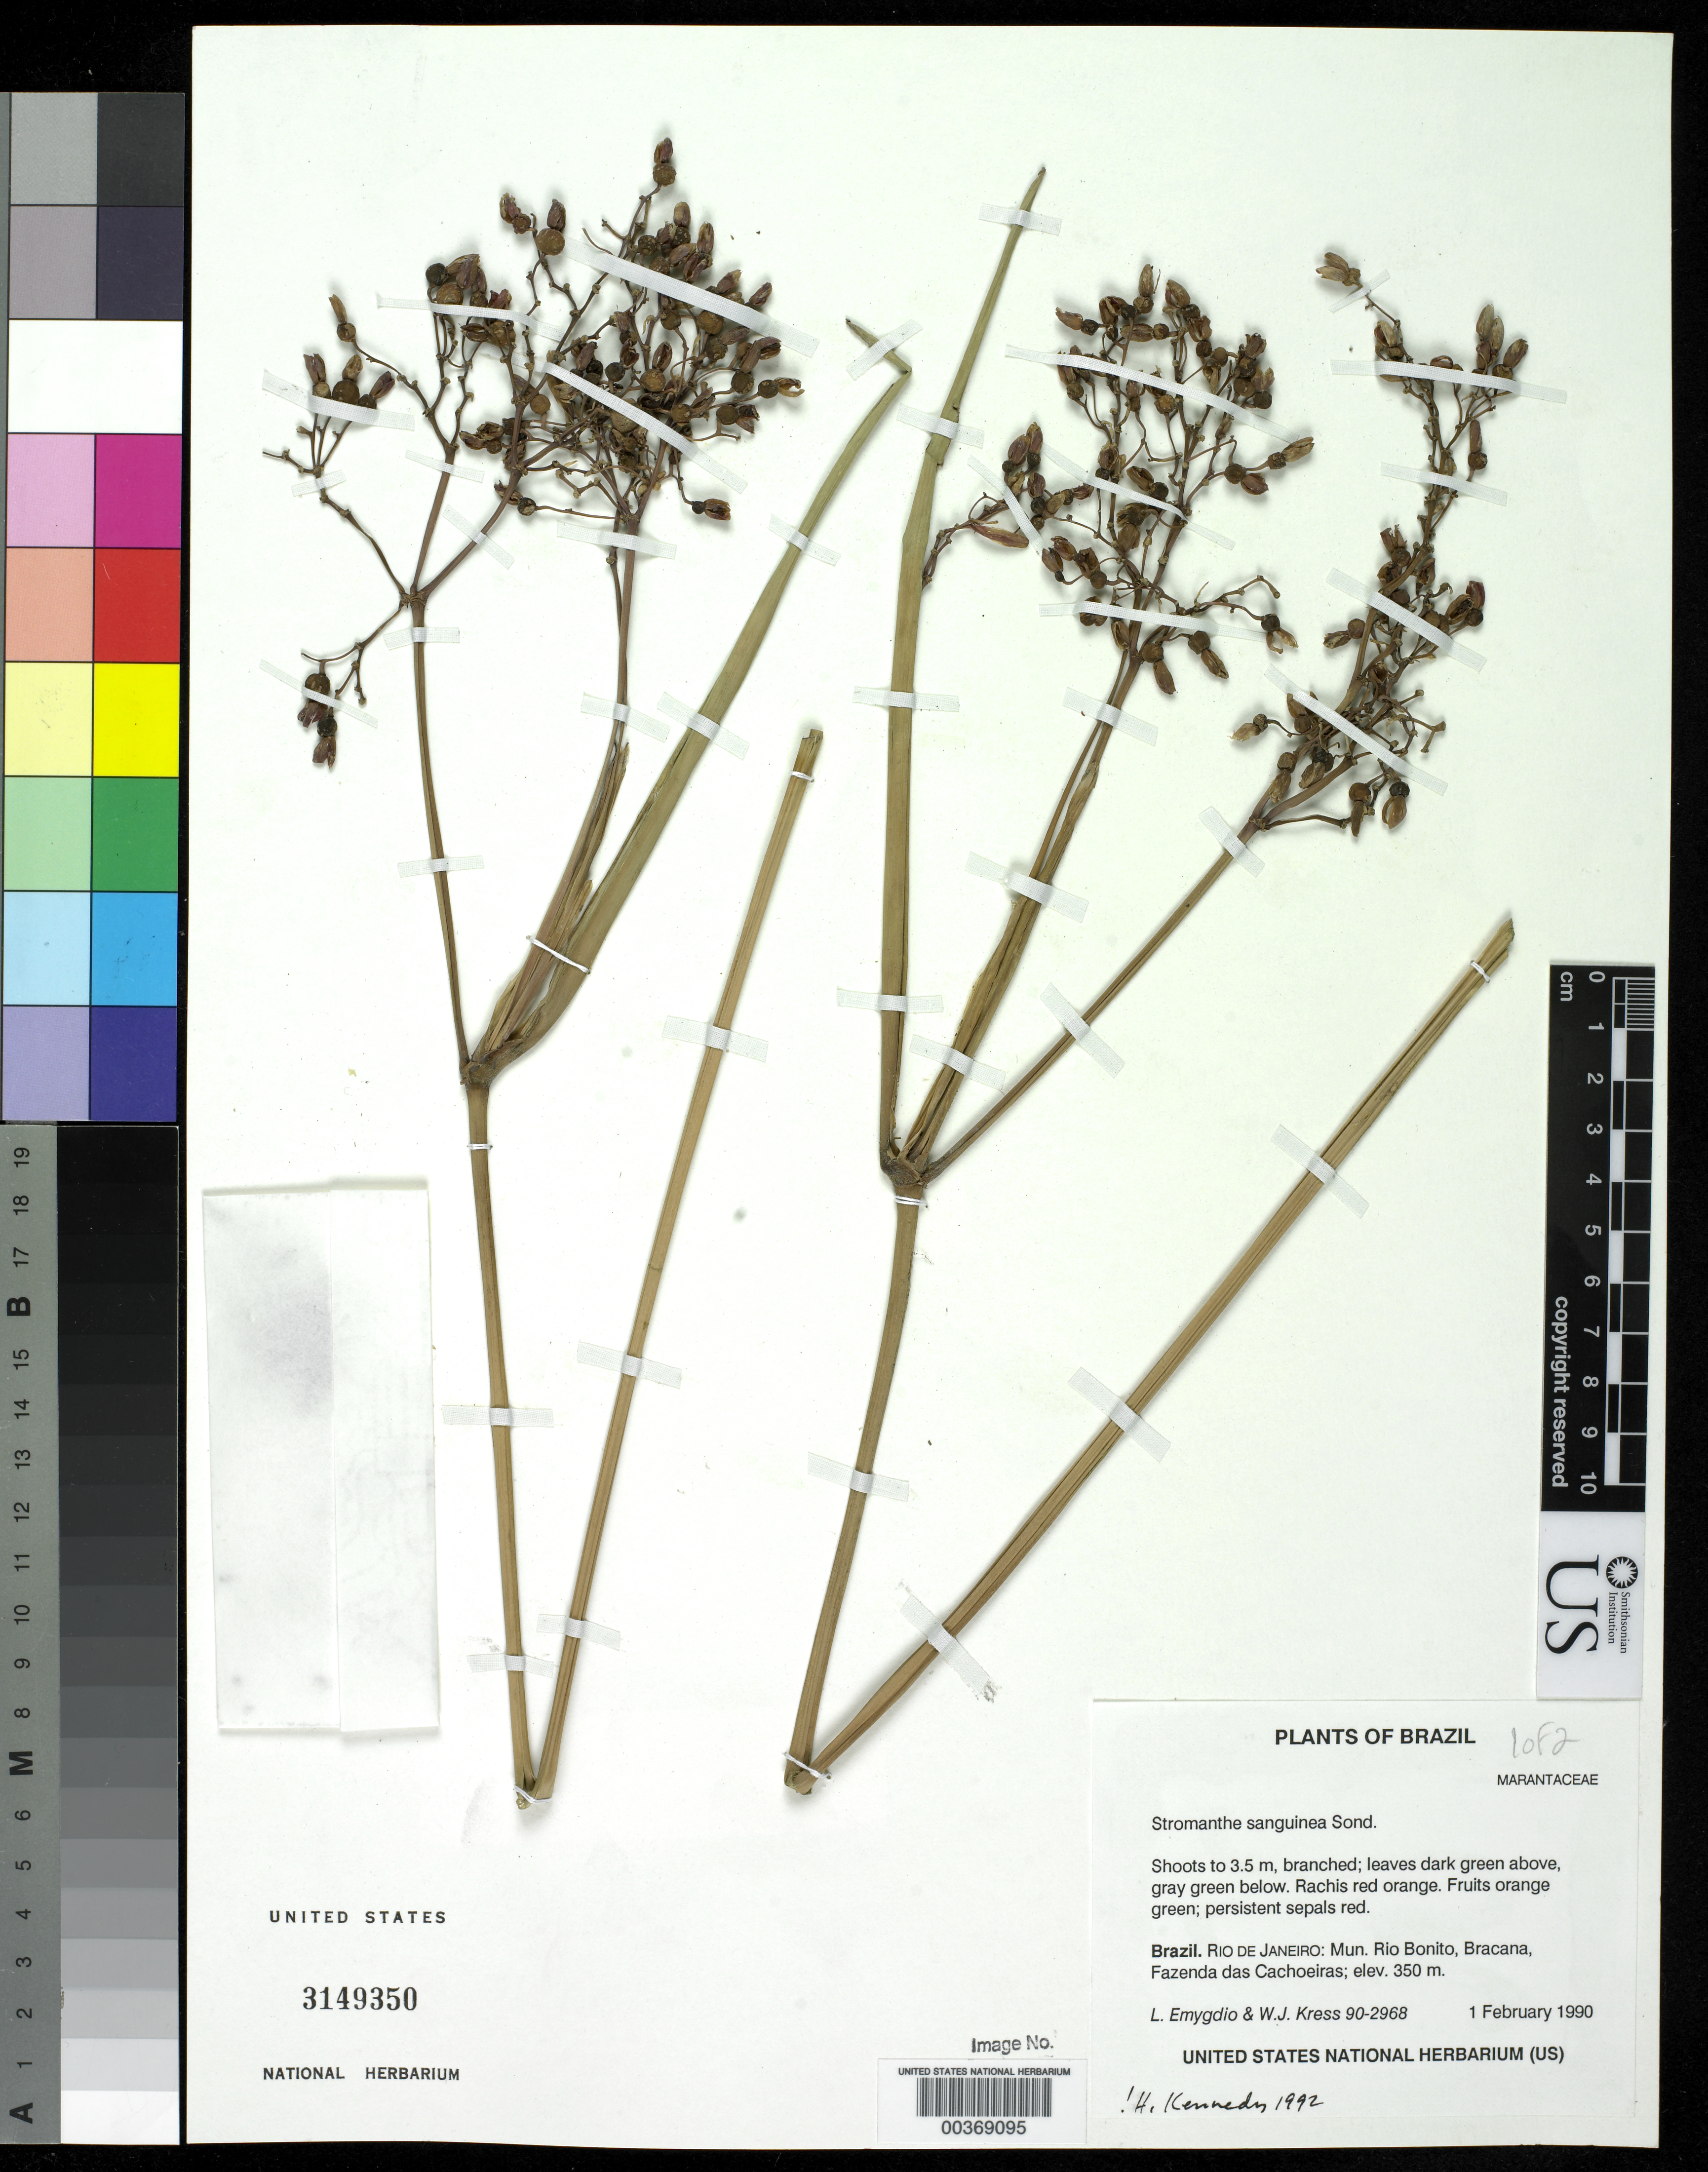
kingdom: Plantae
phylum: Tracheophyta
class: Liliopsida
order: Zingiberales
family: Marantaceae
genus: Stromanthe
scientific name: Stromanthe sanguinea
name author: Sond.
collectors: L. Emygdio de Mello Filho & W. J. Kress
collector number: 10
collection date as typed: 01 Feb 1990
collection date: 1990-02-01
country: Brazil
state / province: Rio de Janeiro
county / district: Rio Bonito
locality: Mun. rio bonito, bracana, fazenda das cachoeiras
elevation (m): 350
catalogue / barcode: US 3149350